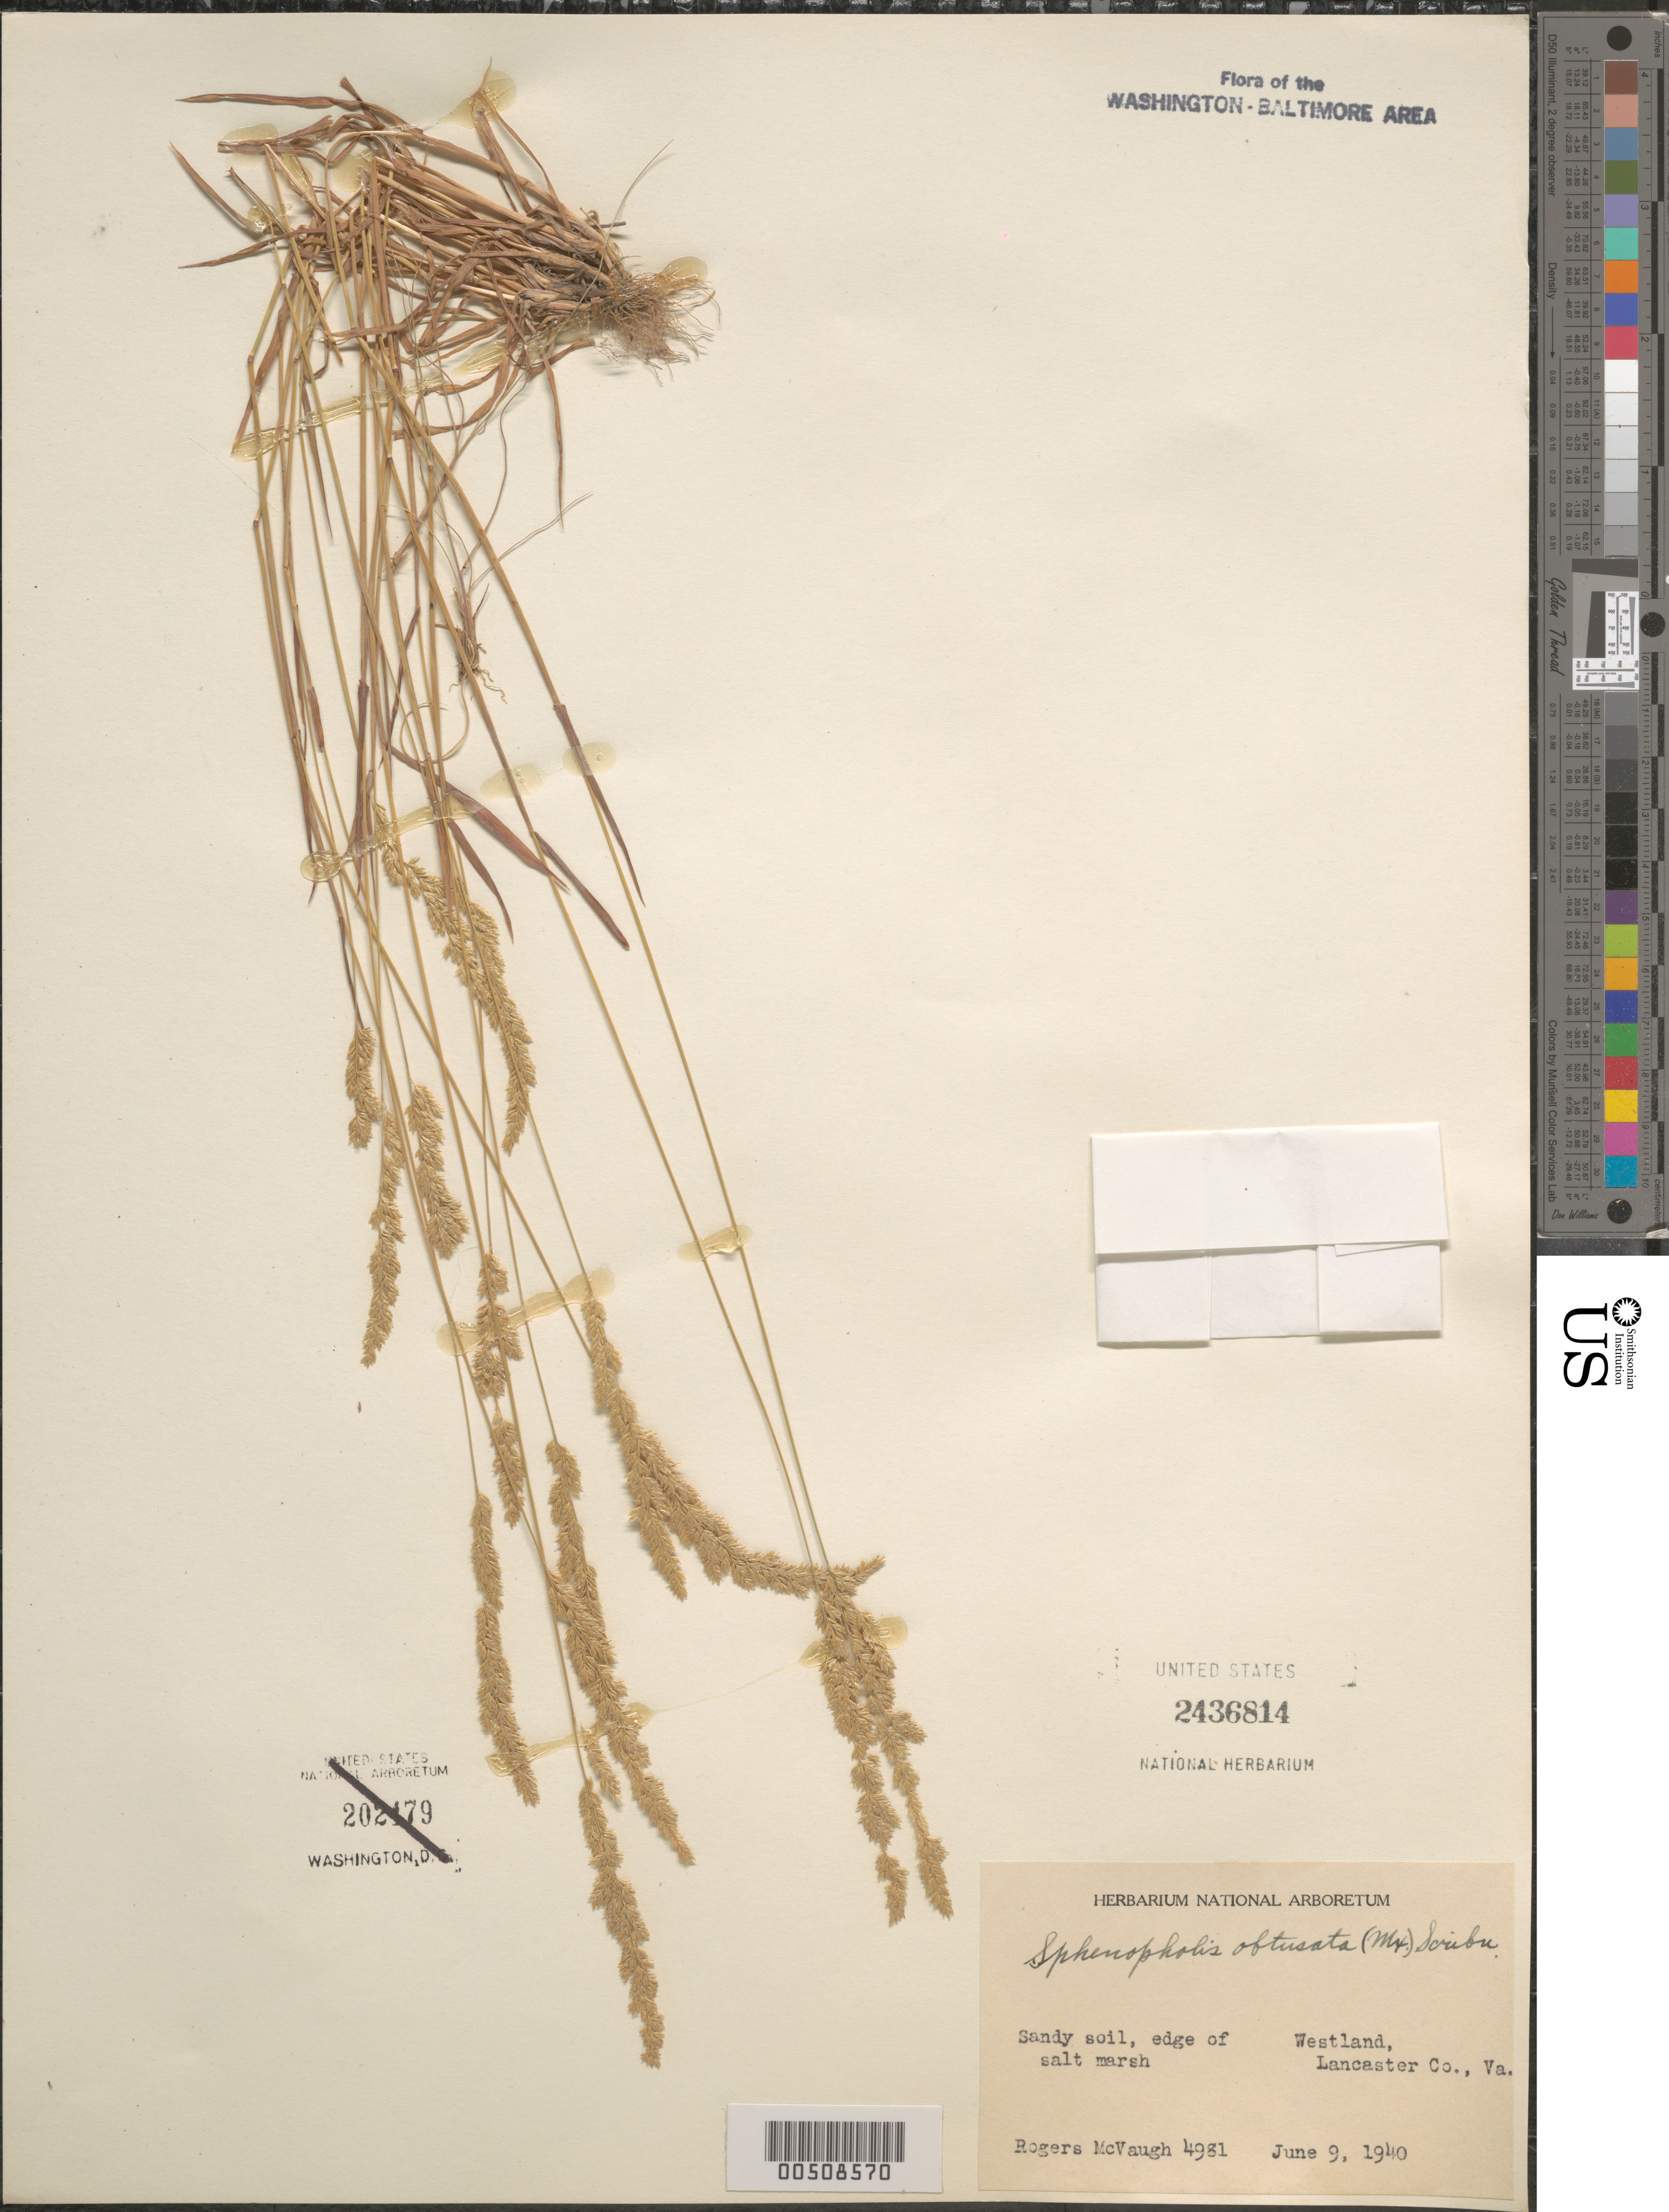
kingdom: Plantae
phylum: Tracheophyta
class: Liliopsida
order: Poales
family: Poaceae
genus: Sphenopholis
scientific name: Sphenopholis obtusata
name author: (Michx.) Scribn.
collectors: R. McVaugh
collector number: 4981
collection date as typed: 09 Jun 1940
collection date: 1940-06-09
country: United States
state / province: Virginia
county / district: Lancaster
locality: Westland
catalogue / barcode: US 2436814